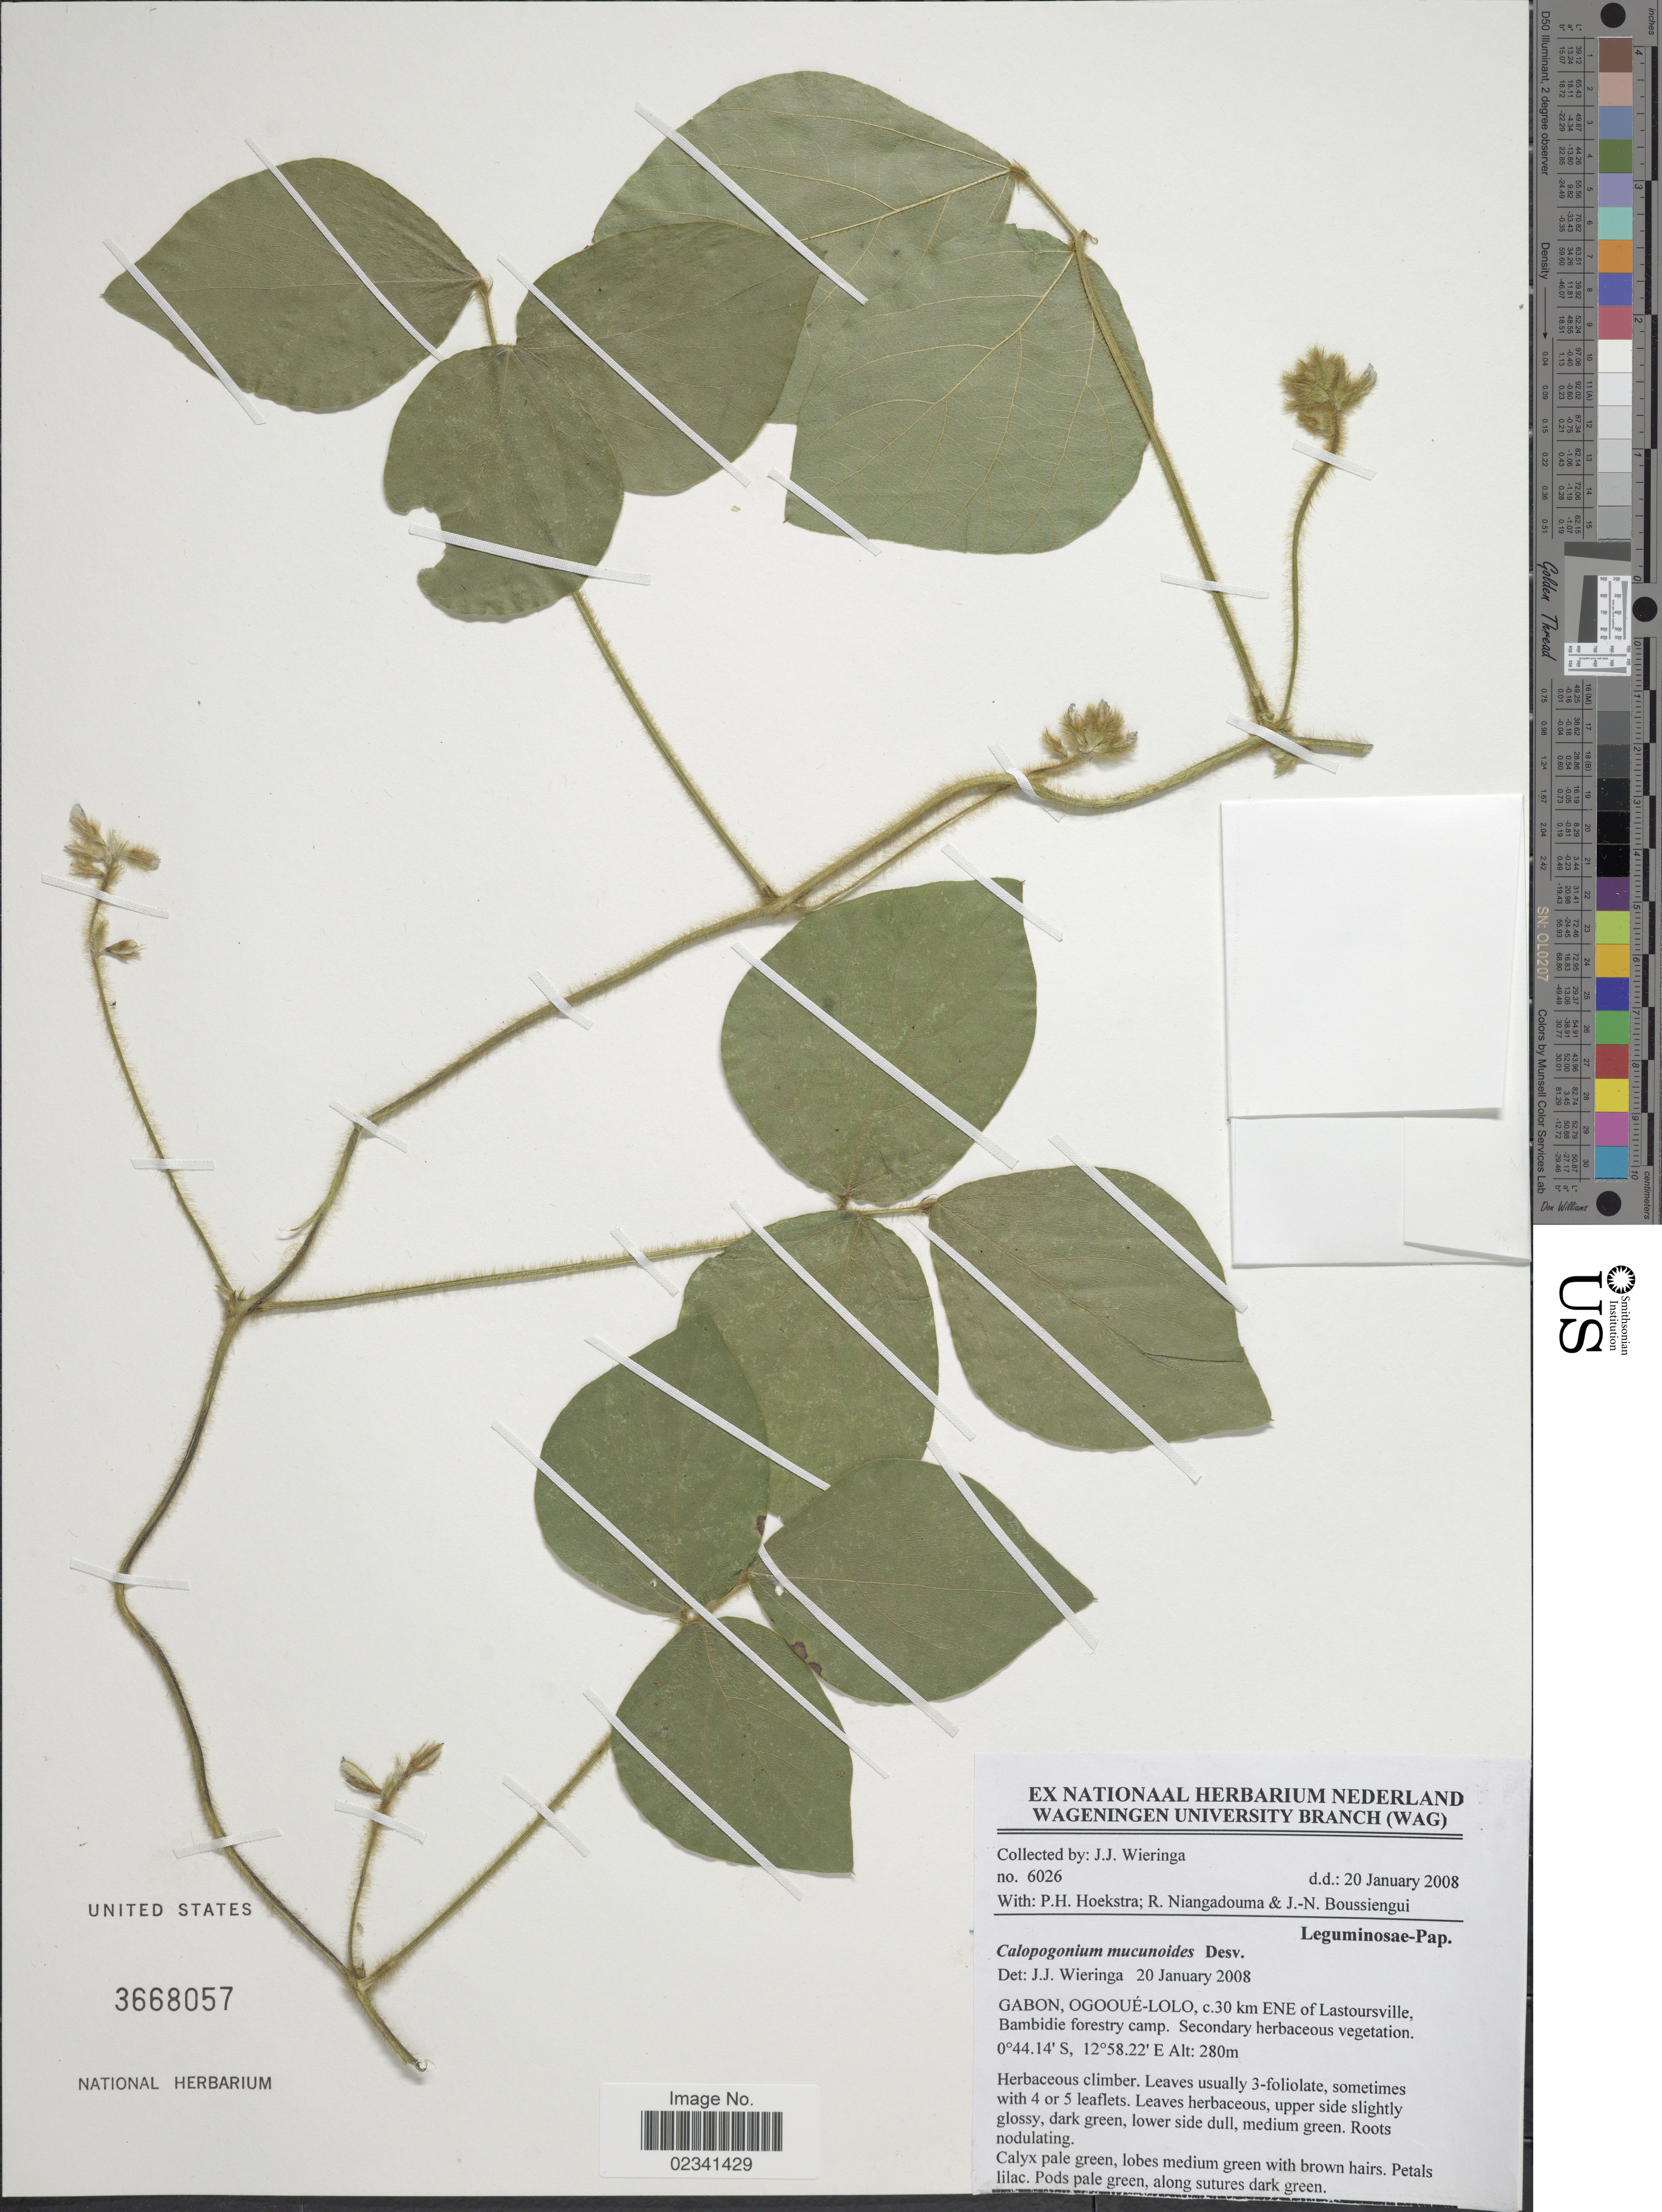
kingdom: Plantae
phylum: Tracheophyta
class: Magnoliopsida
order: Fabales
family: Fabaceae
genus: Calopogonium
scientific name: Calopogonium mucunoides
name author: Desv.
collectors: J. Wieringa, P. Hoekstra, R. Niangadouma & J. Boussiengui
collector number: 6026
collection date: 2008-01-20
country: Gabon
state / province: Ogooue-Lolo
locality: C. 30 km ENE of Lastoursville, Bambidie forestry camp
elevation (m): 280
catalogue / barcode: US 3668057